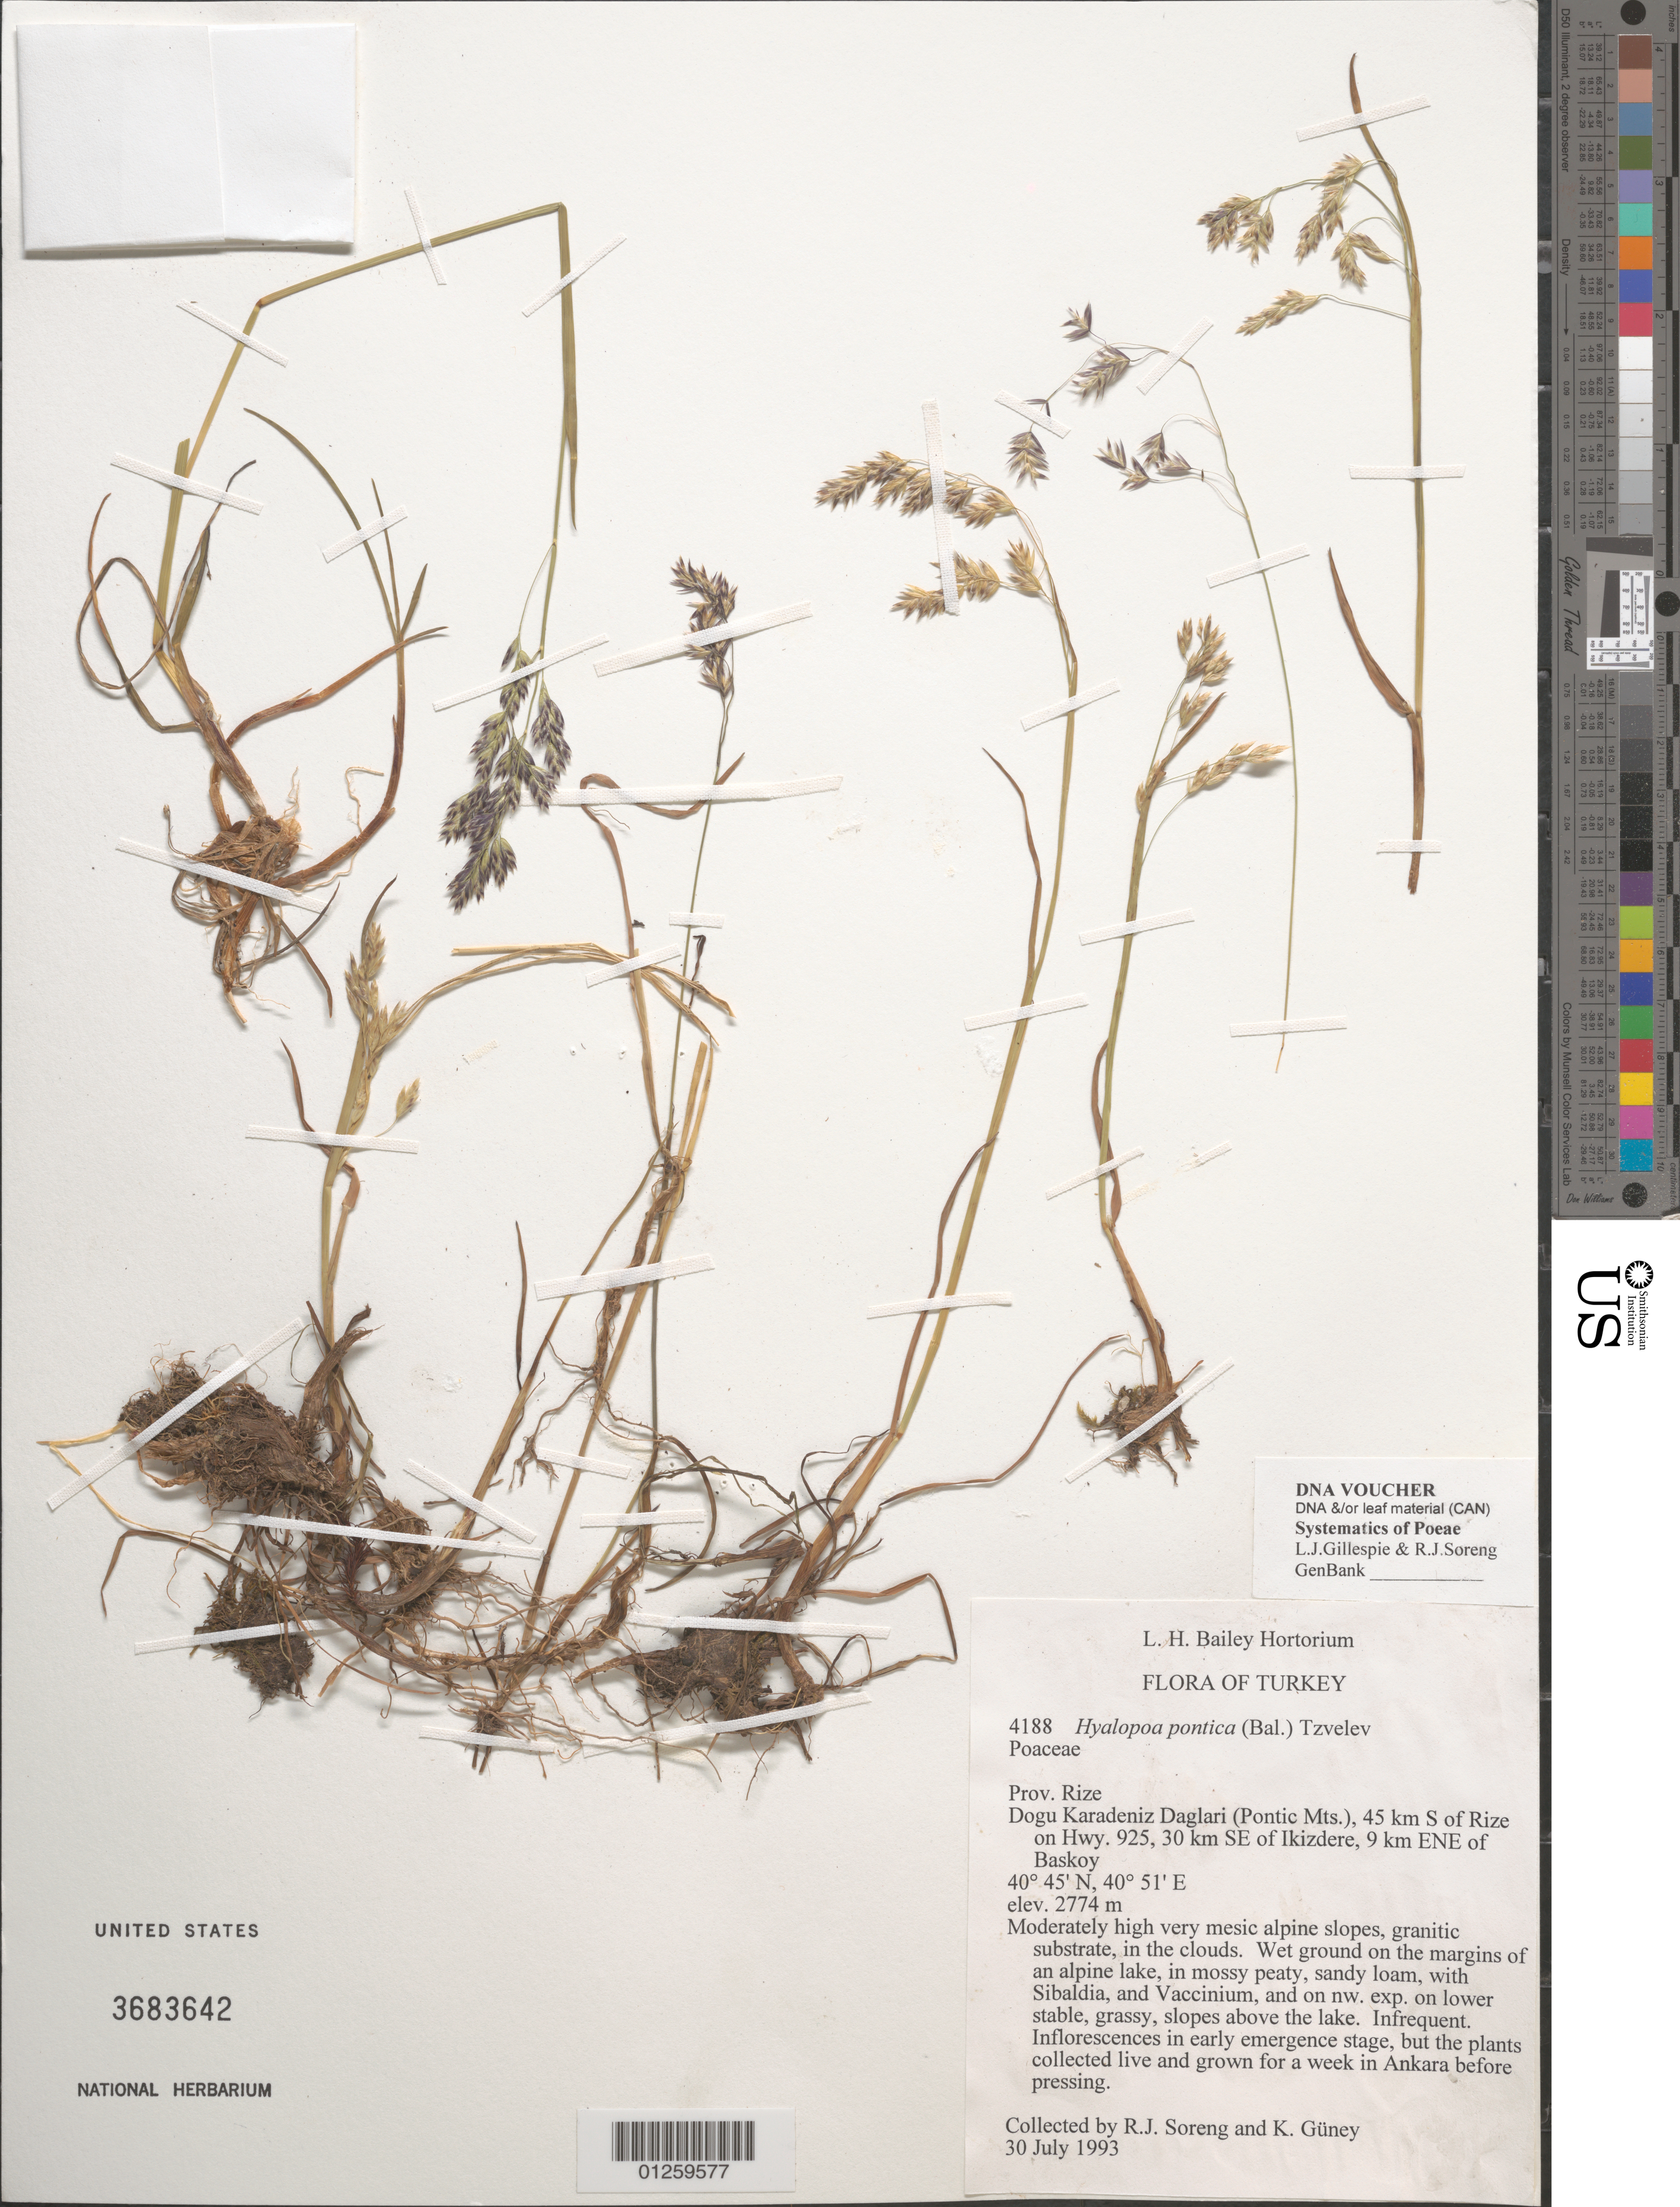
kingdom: Plantae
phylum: Tracheophyta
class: Liliopsida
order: Poales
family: Poaceae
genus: Hyalopoa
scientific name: Hyalopoa pontica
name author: (Balansa) Tzvelev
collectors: R. J. Soreng & K. Guney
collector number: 4188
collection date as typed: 30 Jul 1993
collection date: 1993-07-30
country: Turkey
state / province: Rize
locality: Pontic Mts, E of Ikizdere, about 9 km beyond Baskoy In Baltas Tepesi vicinity, alpine meadows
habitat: Alpine meadows in igneous slopes with Vaccinium, and Sibaldia, Festuca, Poa, Bellardiochloa, Calamagrostis, Nardus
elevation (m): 2774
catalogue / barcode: US 3683642